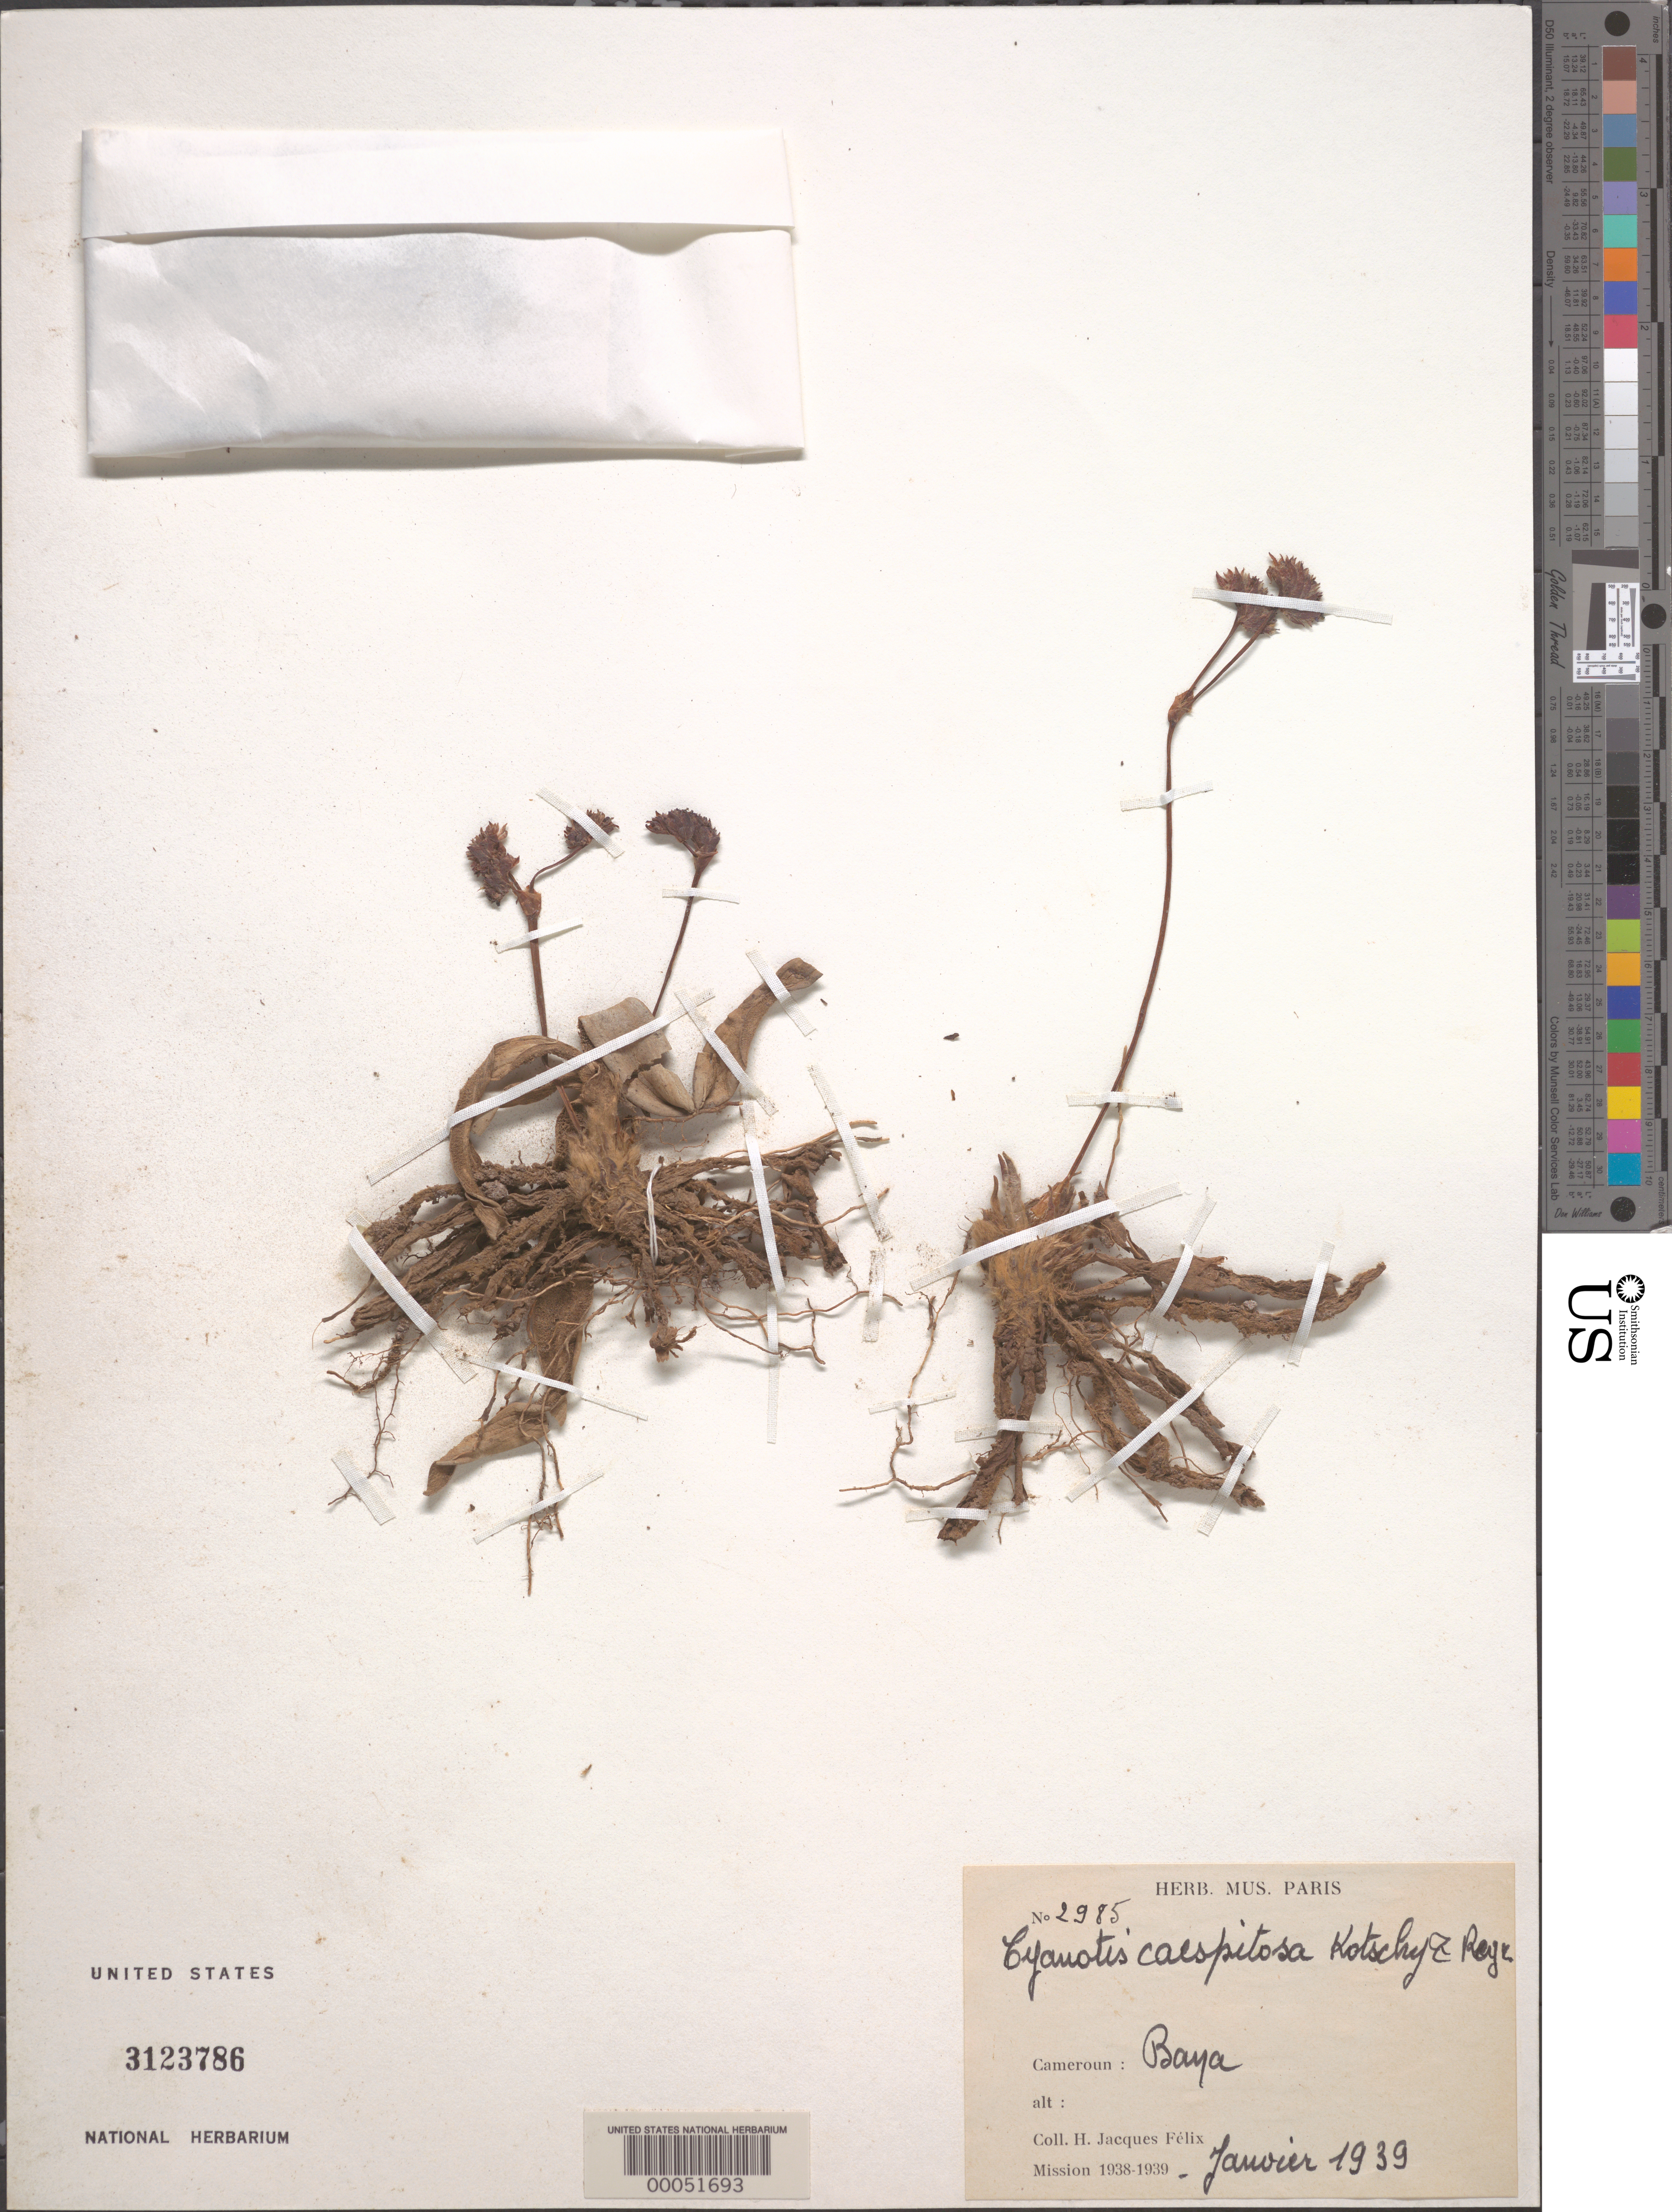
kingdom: Plantae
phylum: Tracheophyta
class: Liliopsida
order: Commelinales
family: Commelinaceae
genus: Cyanotis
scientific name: Cyanotis caespitosa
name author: Kotschy & Peyr.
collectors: H. Felix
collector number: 2985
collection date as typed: Jan 1939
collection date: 1939-01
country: Cameroon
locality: Bana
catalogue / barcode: US 3123786